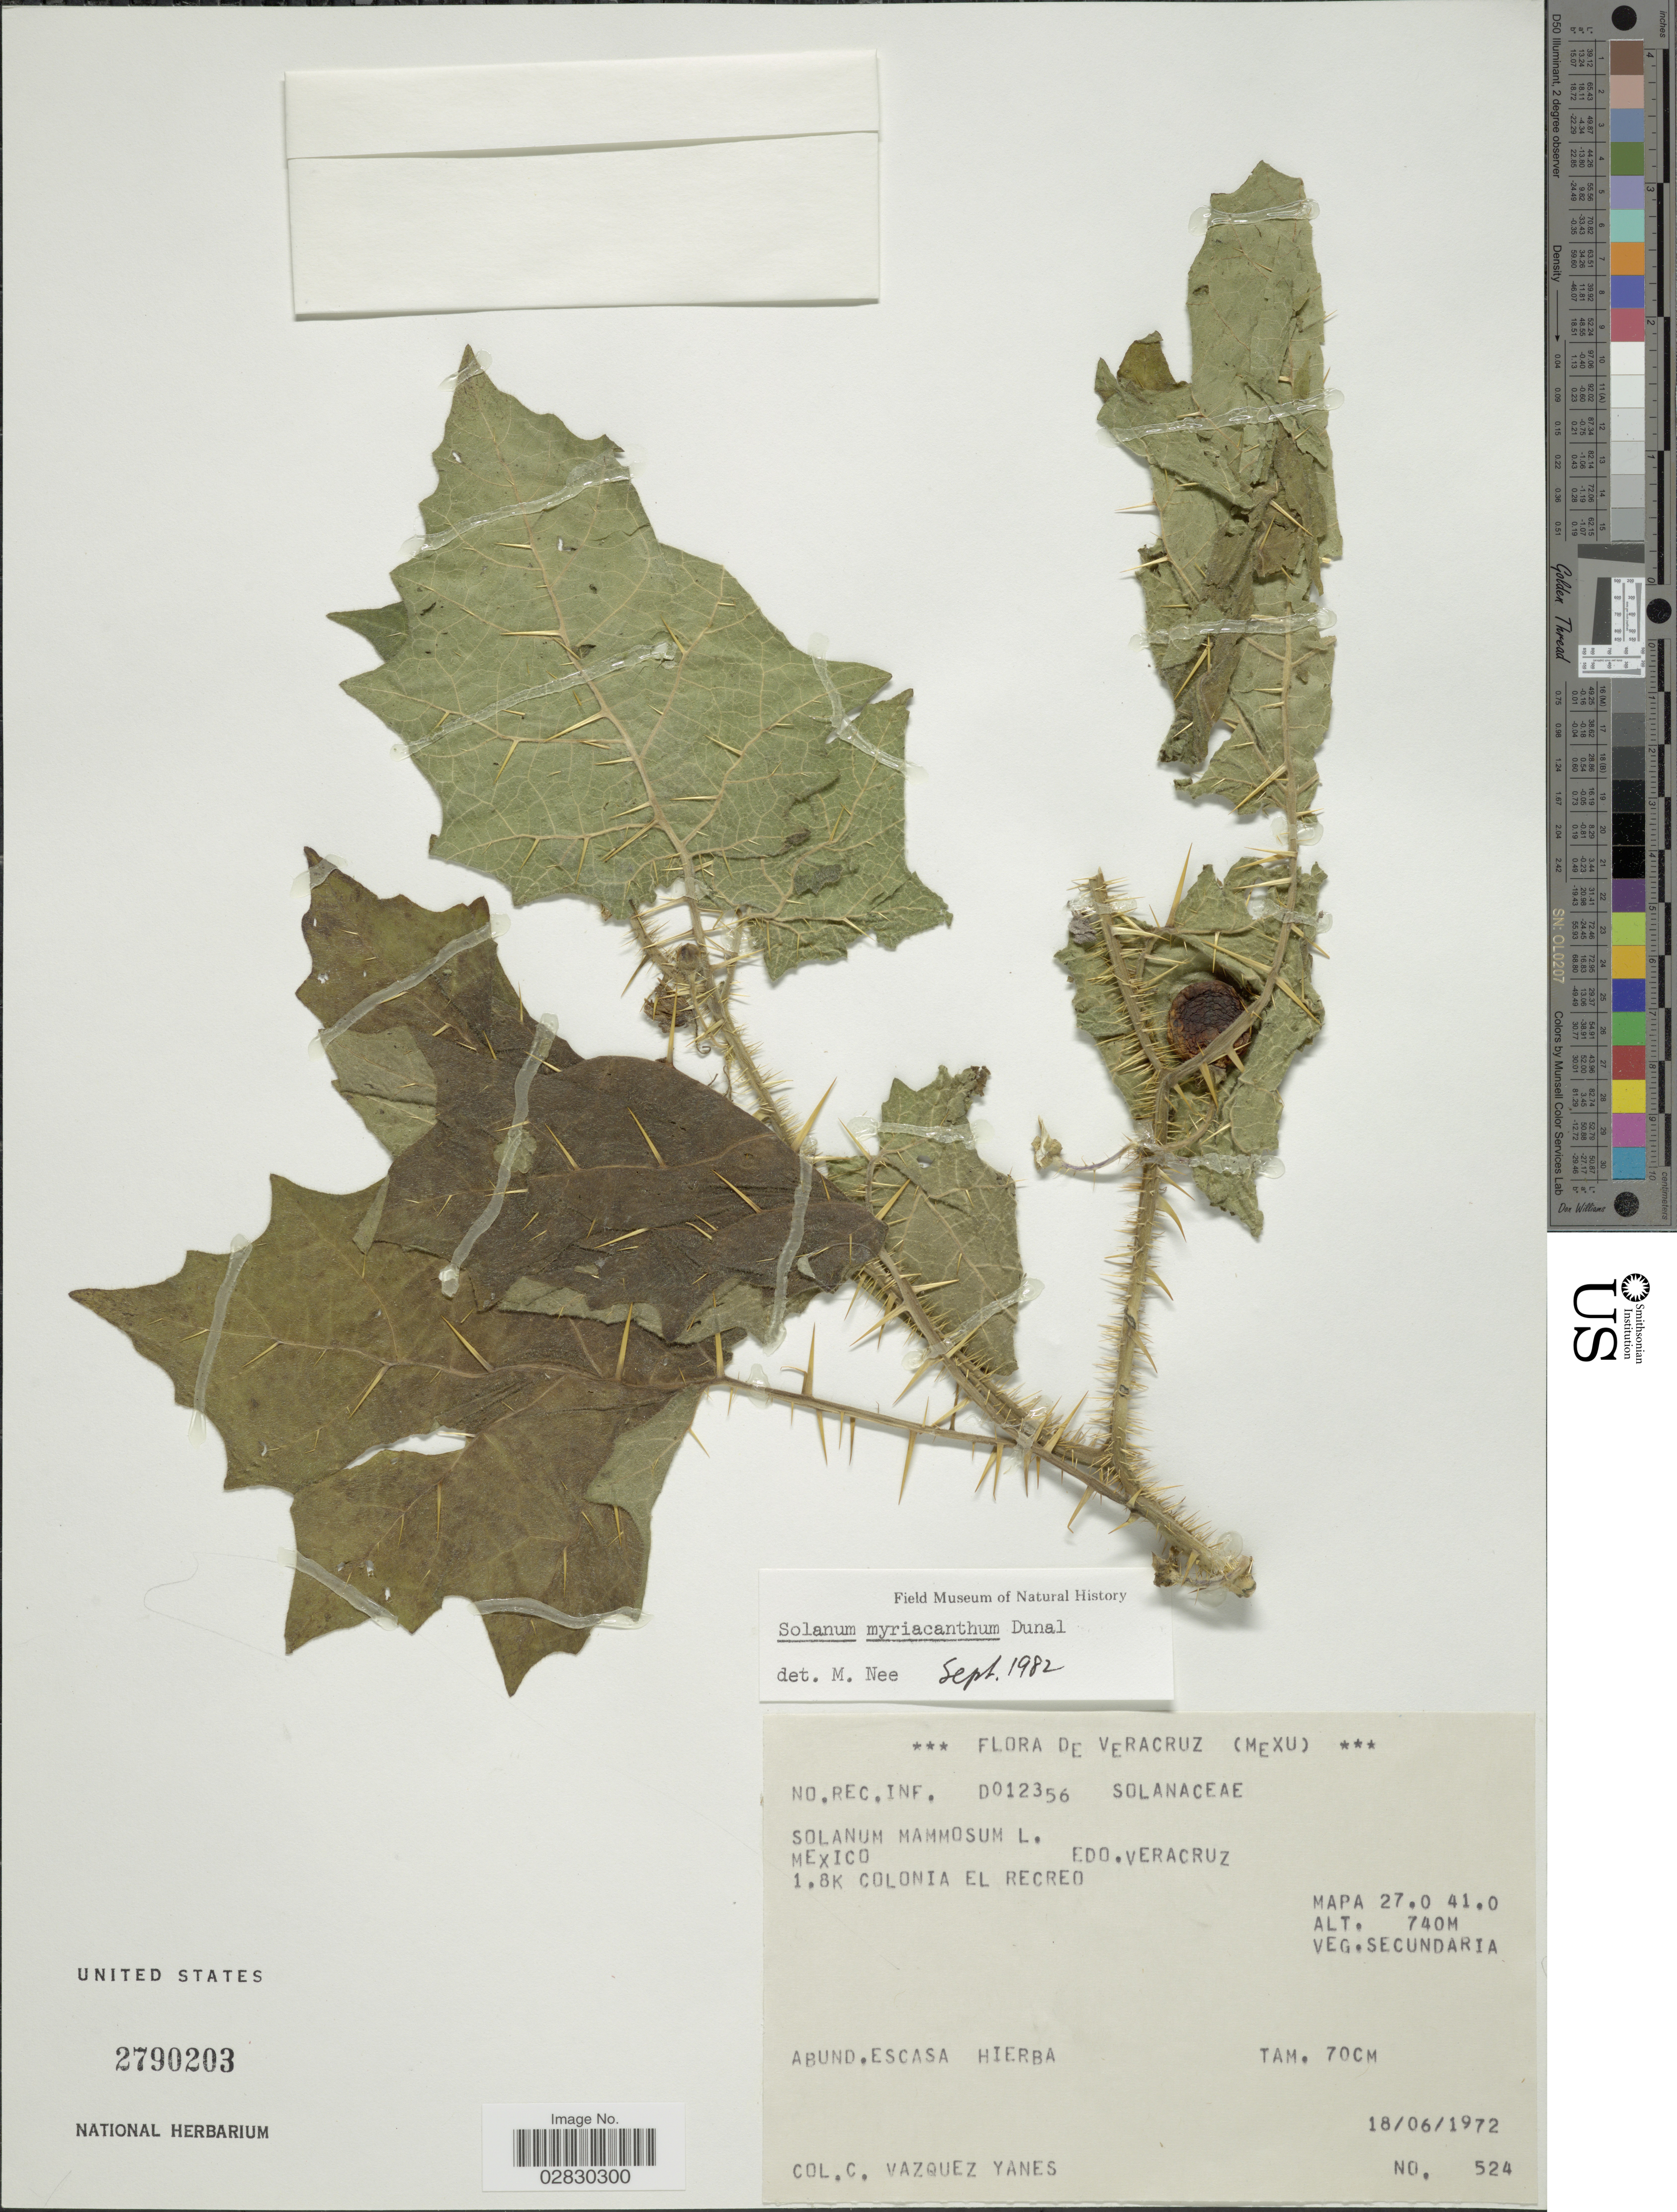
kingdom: Plantae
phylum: Tracheophyta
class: Magnoliopsida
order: Solanales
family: Solanaceae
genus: Solanum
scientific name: Solanum myriacanthum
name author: Dunal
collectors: C. Vazquez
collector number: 524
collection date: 1972-06-18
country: Mexico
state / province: Veracruz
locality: Veracruz. 1.8K Colonia el Recreo. Mapa 27.0 41.0.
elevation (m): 740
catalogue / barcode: US 2790203